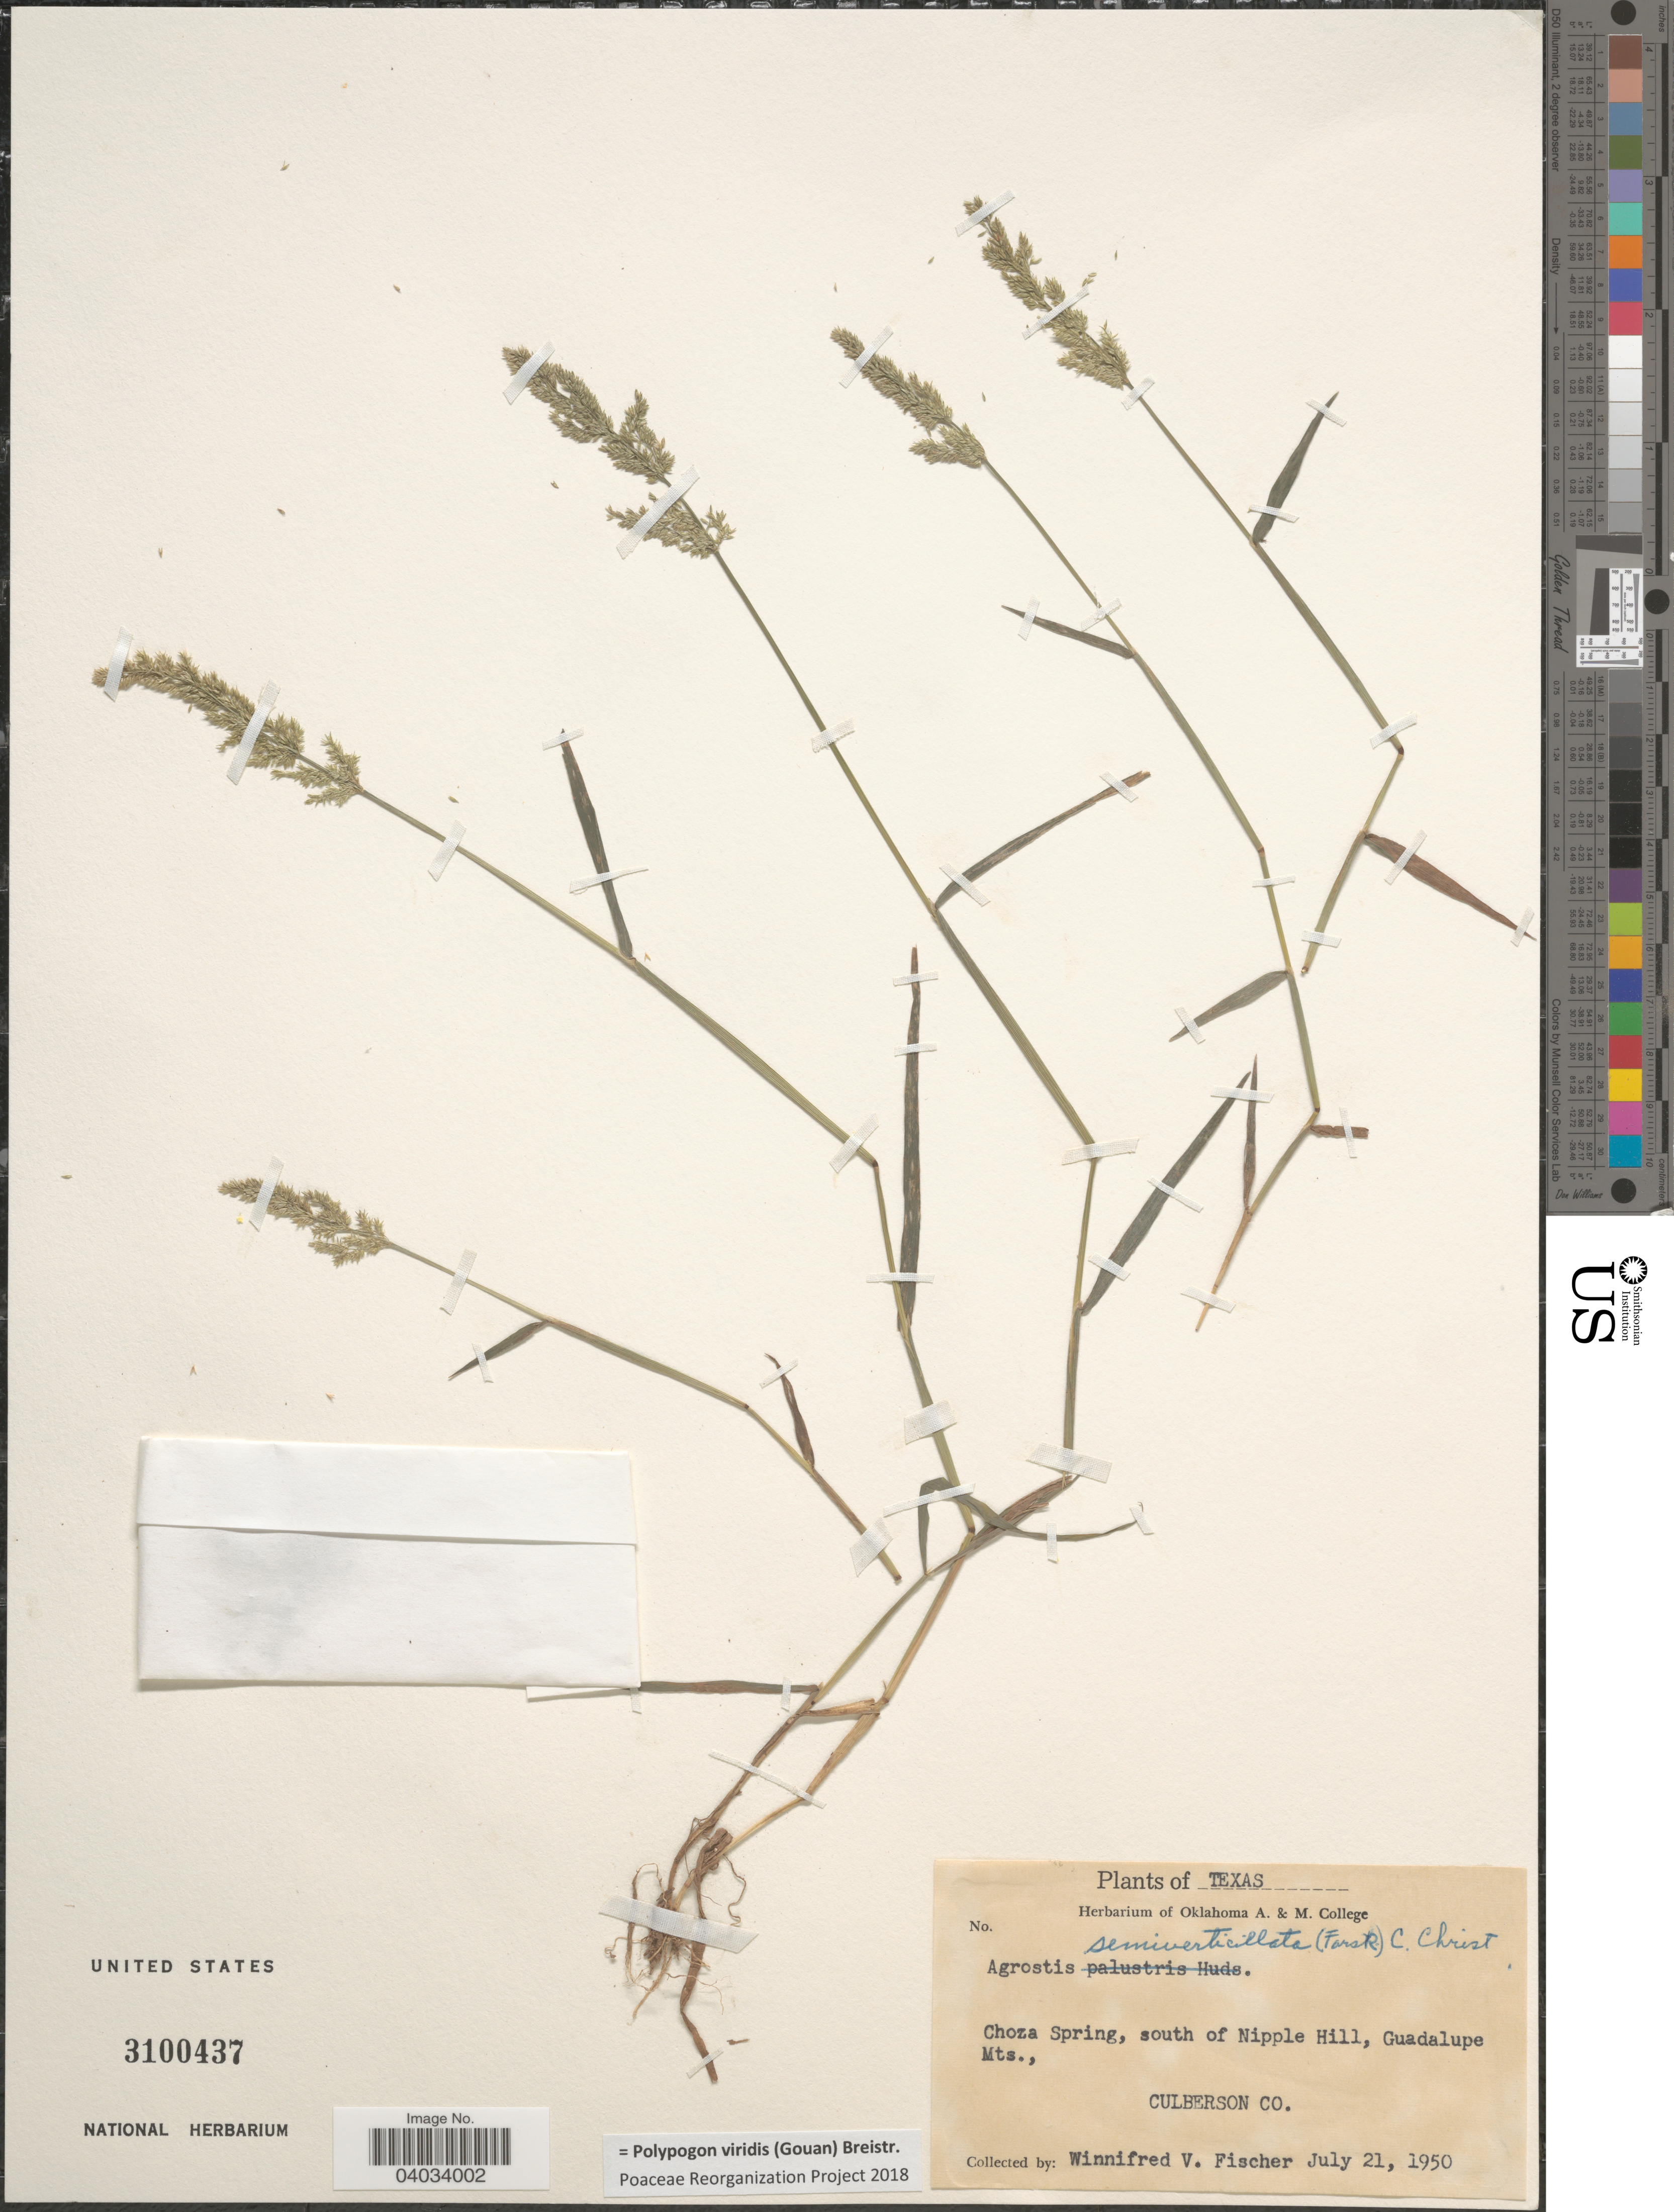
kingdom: Plantae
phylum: Tracheophyta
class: Liliopsida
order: Poales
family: Poaceae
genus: Polypogon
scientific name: Polypogon viridis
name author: (Gouan) Breistroffer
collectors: W. Fischer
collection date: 1950-07-21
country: United States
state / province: Texas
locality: Choza Spring, south of Nipple Hill, Guadalupe Mts., Culberson Co.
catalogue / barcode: US 3100437